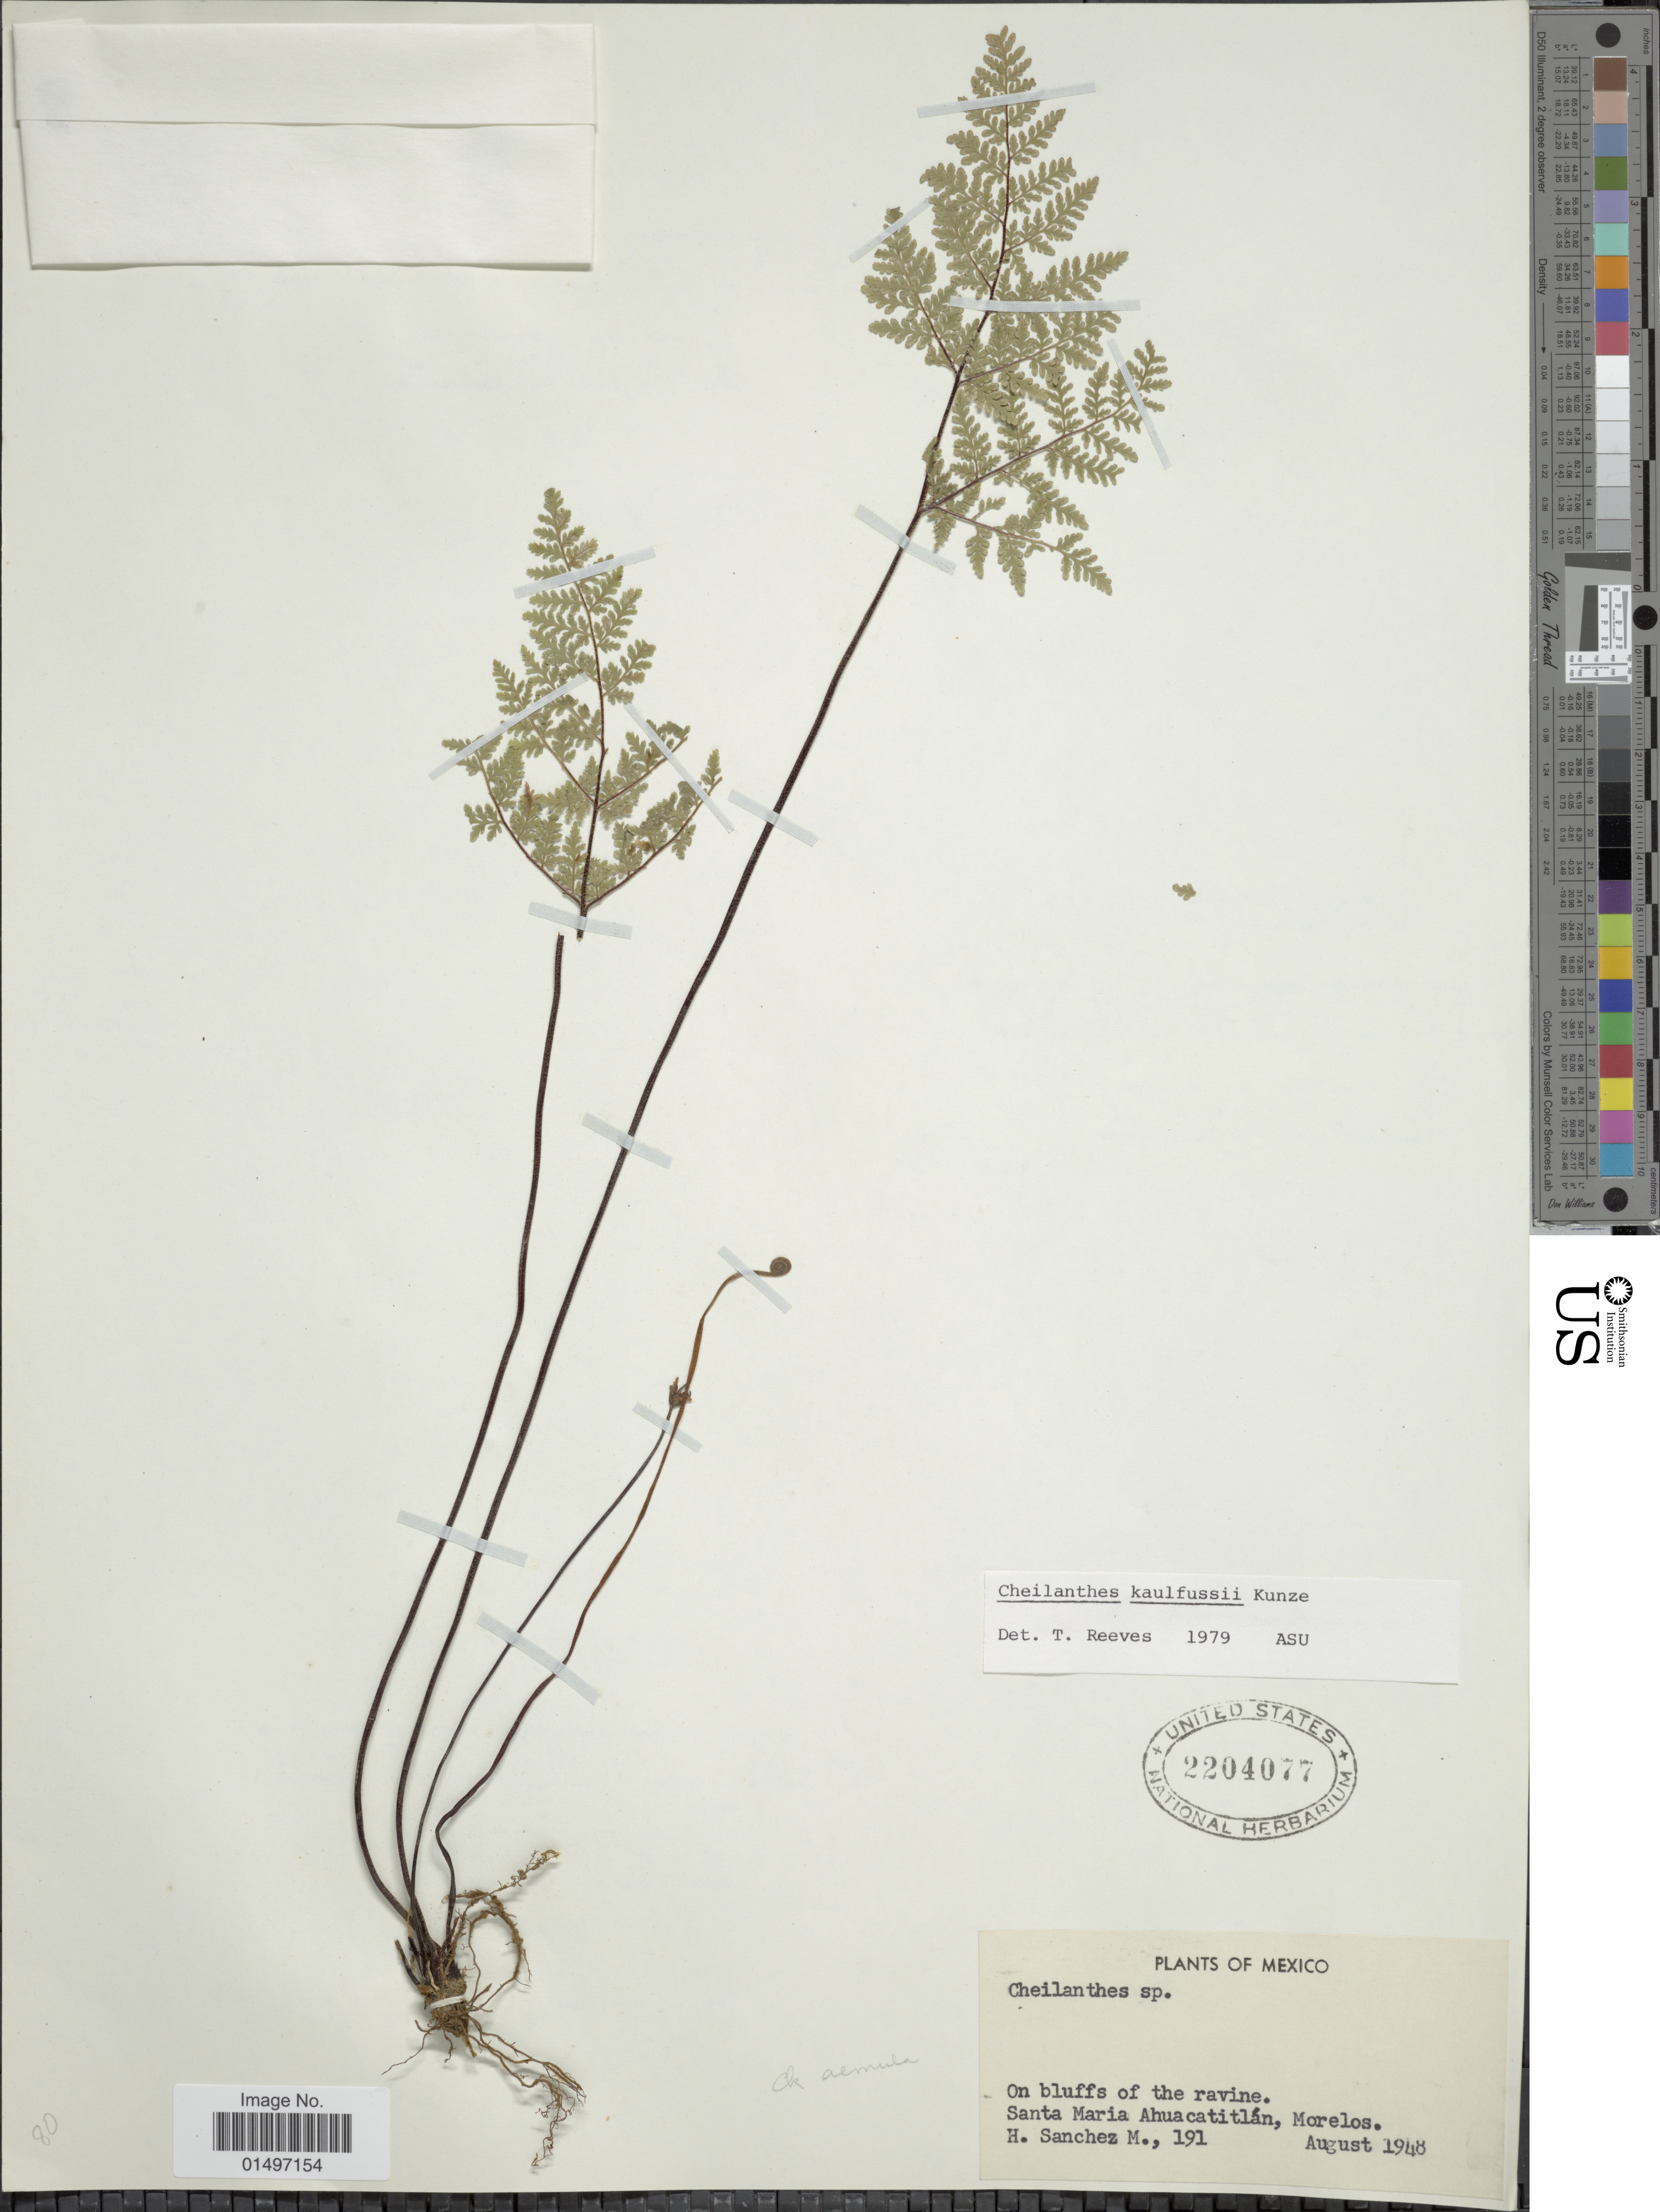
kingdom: Plantae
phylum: Tracheophyta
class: Polypodiopsida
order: Polypodiales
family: Pteridaceae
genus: Gaga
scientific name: Gaga kaulfussii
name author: (Kunze) Fay W. Li & Windham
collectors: H. Sánchez-Mejorada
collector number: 191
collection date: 1948-08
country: Mexico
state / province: Morelos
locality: Mexico, Santa Maria Ahuacatitlan.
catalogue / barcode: US 2204077